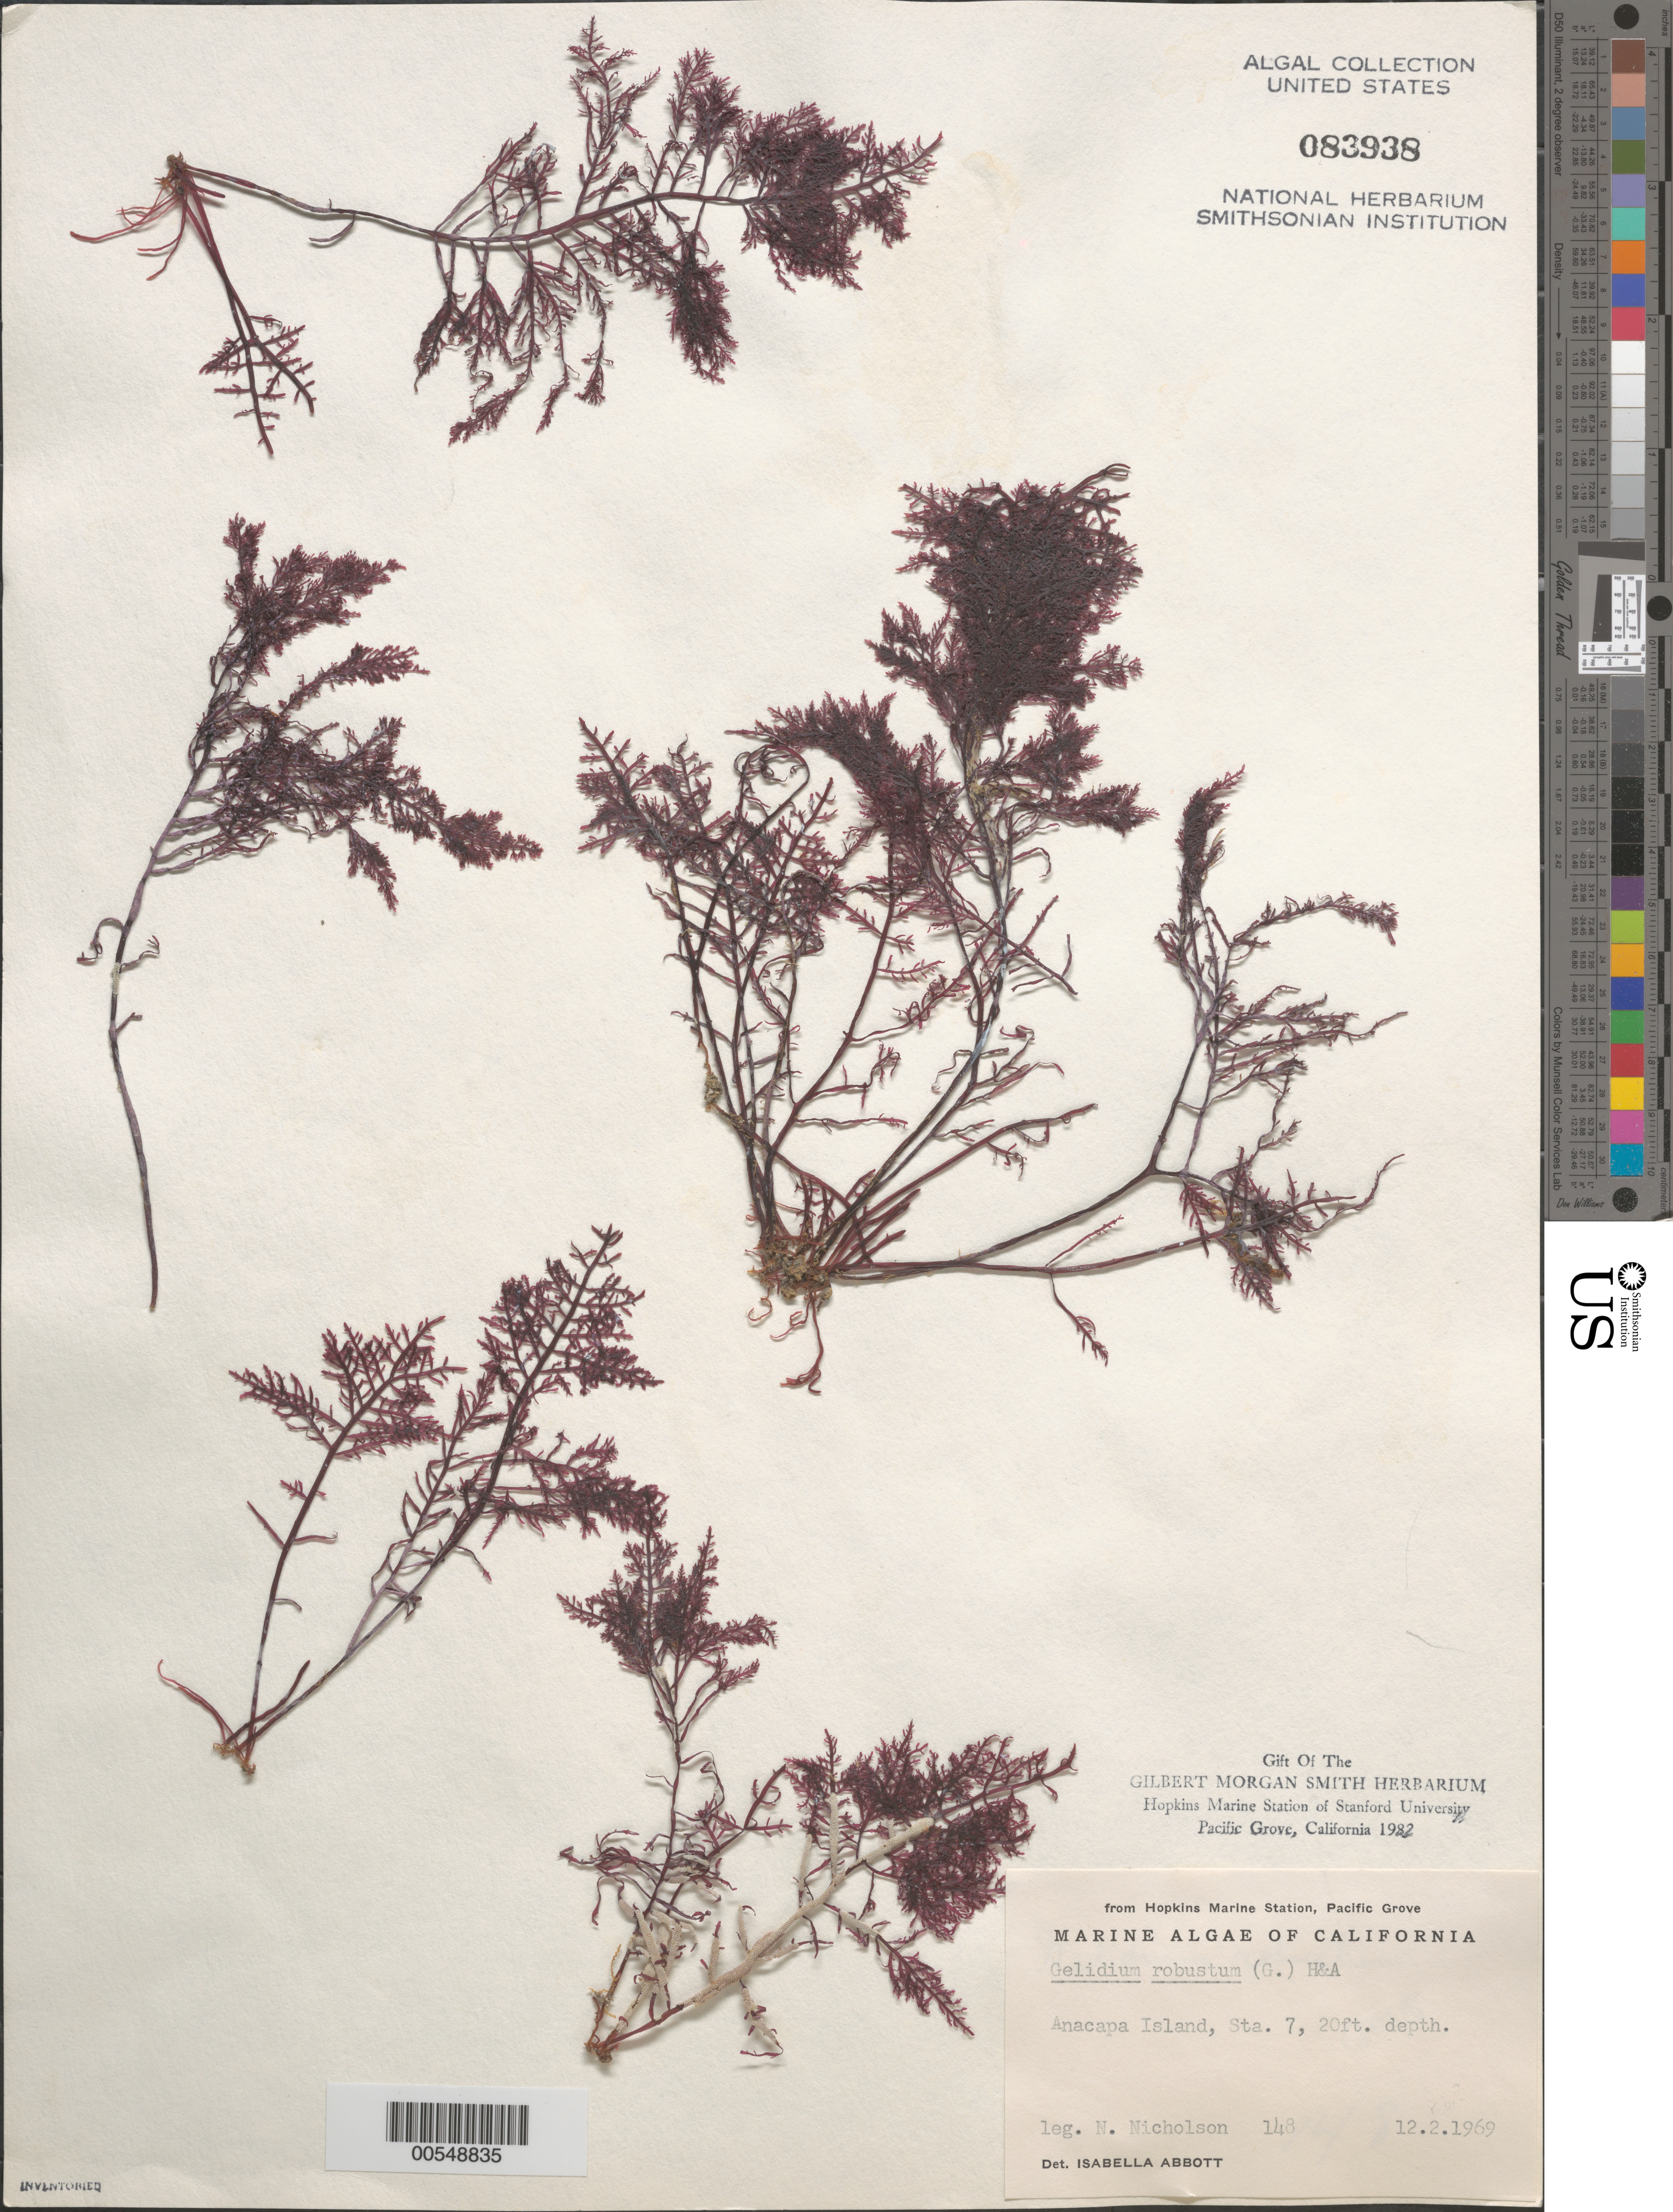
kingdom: Plantae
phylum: Rhodophyta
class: Florideophyceae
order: Gelidiales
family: Gelidiaceae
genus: Gelidium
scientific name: Gelidium robustum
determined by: Abbott, Isabella A.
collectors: N. Nicholson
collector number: Nln 148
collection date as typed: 12 Feb 1969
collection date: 1969-02-12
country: United States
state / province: California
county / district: Ventura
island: Anacapa Island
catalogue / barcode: US 83938